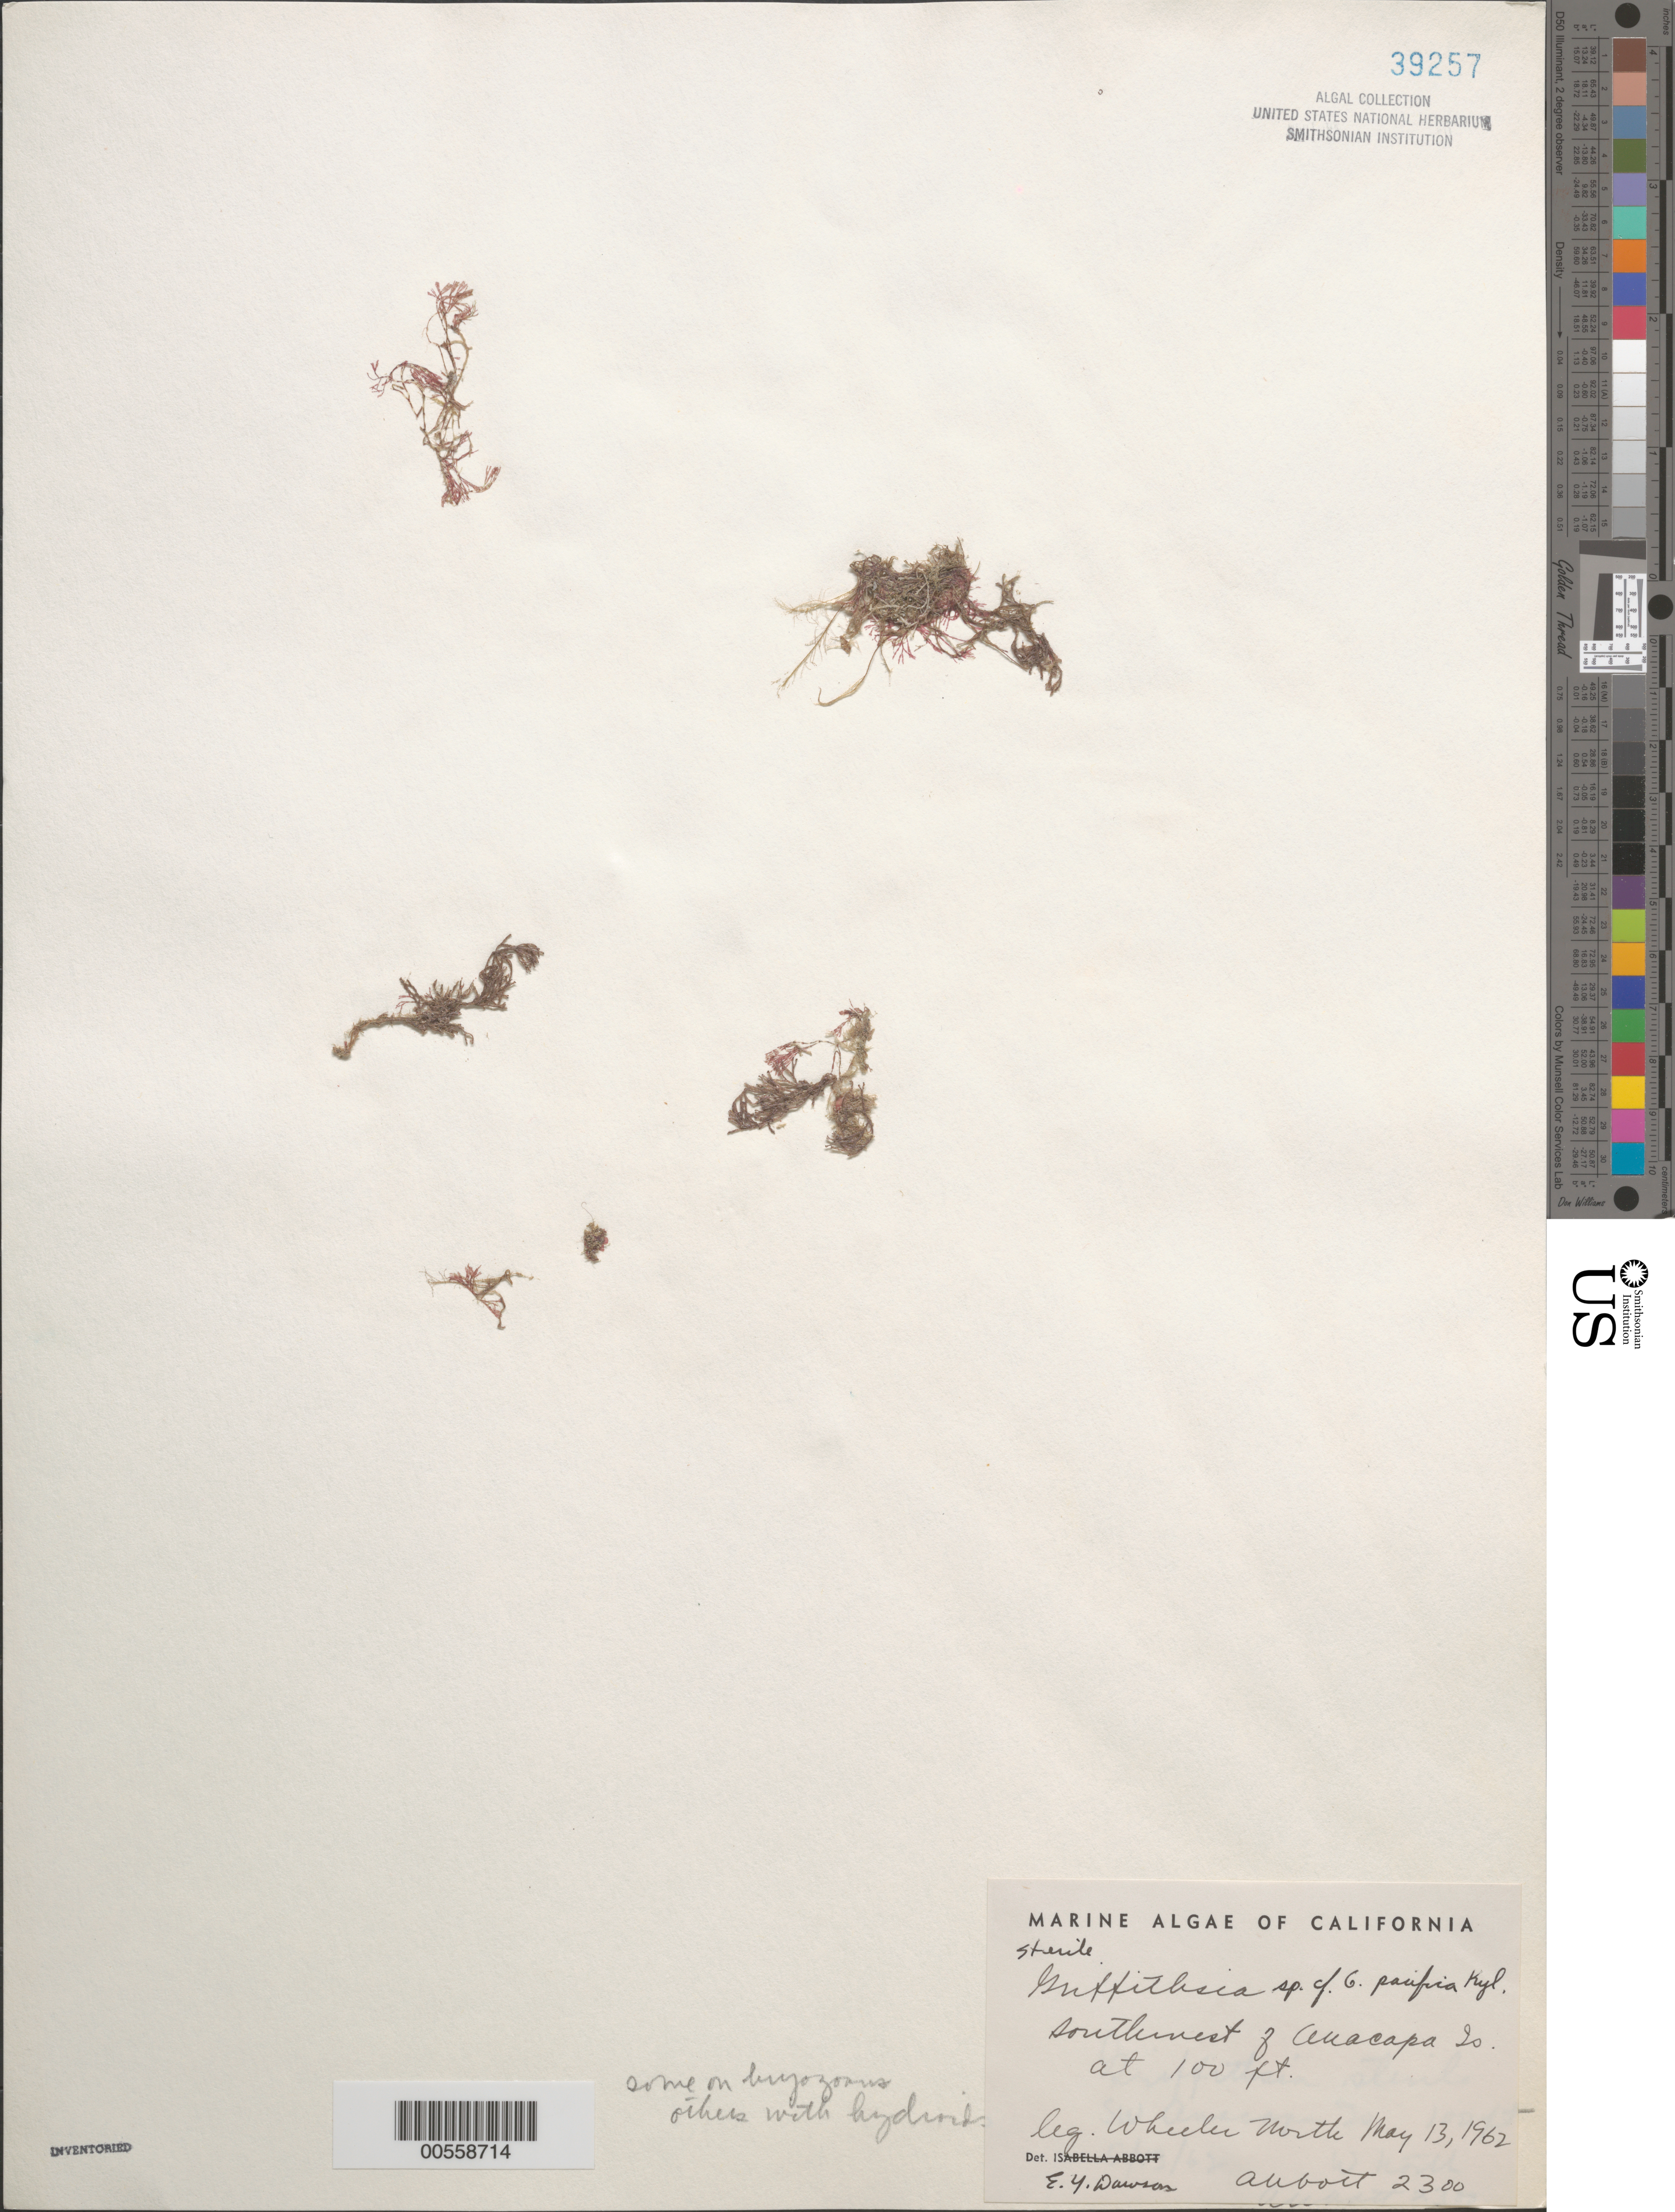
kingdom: Plantae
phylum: Rhodophyta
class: Florideophyceae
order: Ceramiales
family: Wrangeliaceae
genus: Griffithsia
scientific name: Griffithsia pacifica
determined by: Dawson, E. Y.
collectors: W. North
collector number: IAA 2300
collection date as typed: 13 May 1962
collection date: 1962-05-13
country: United States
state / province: California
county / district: Ventura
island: Anacapa Island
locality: Southwest of Anacapa Island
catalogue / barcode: US 39257